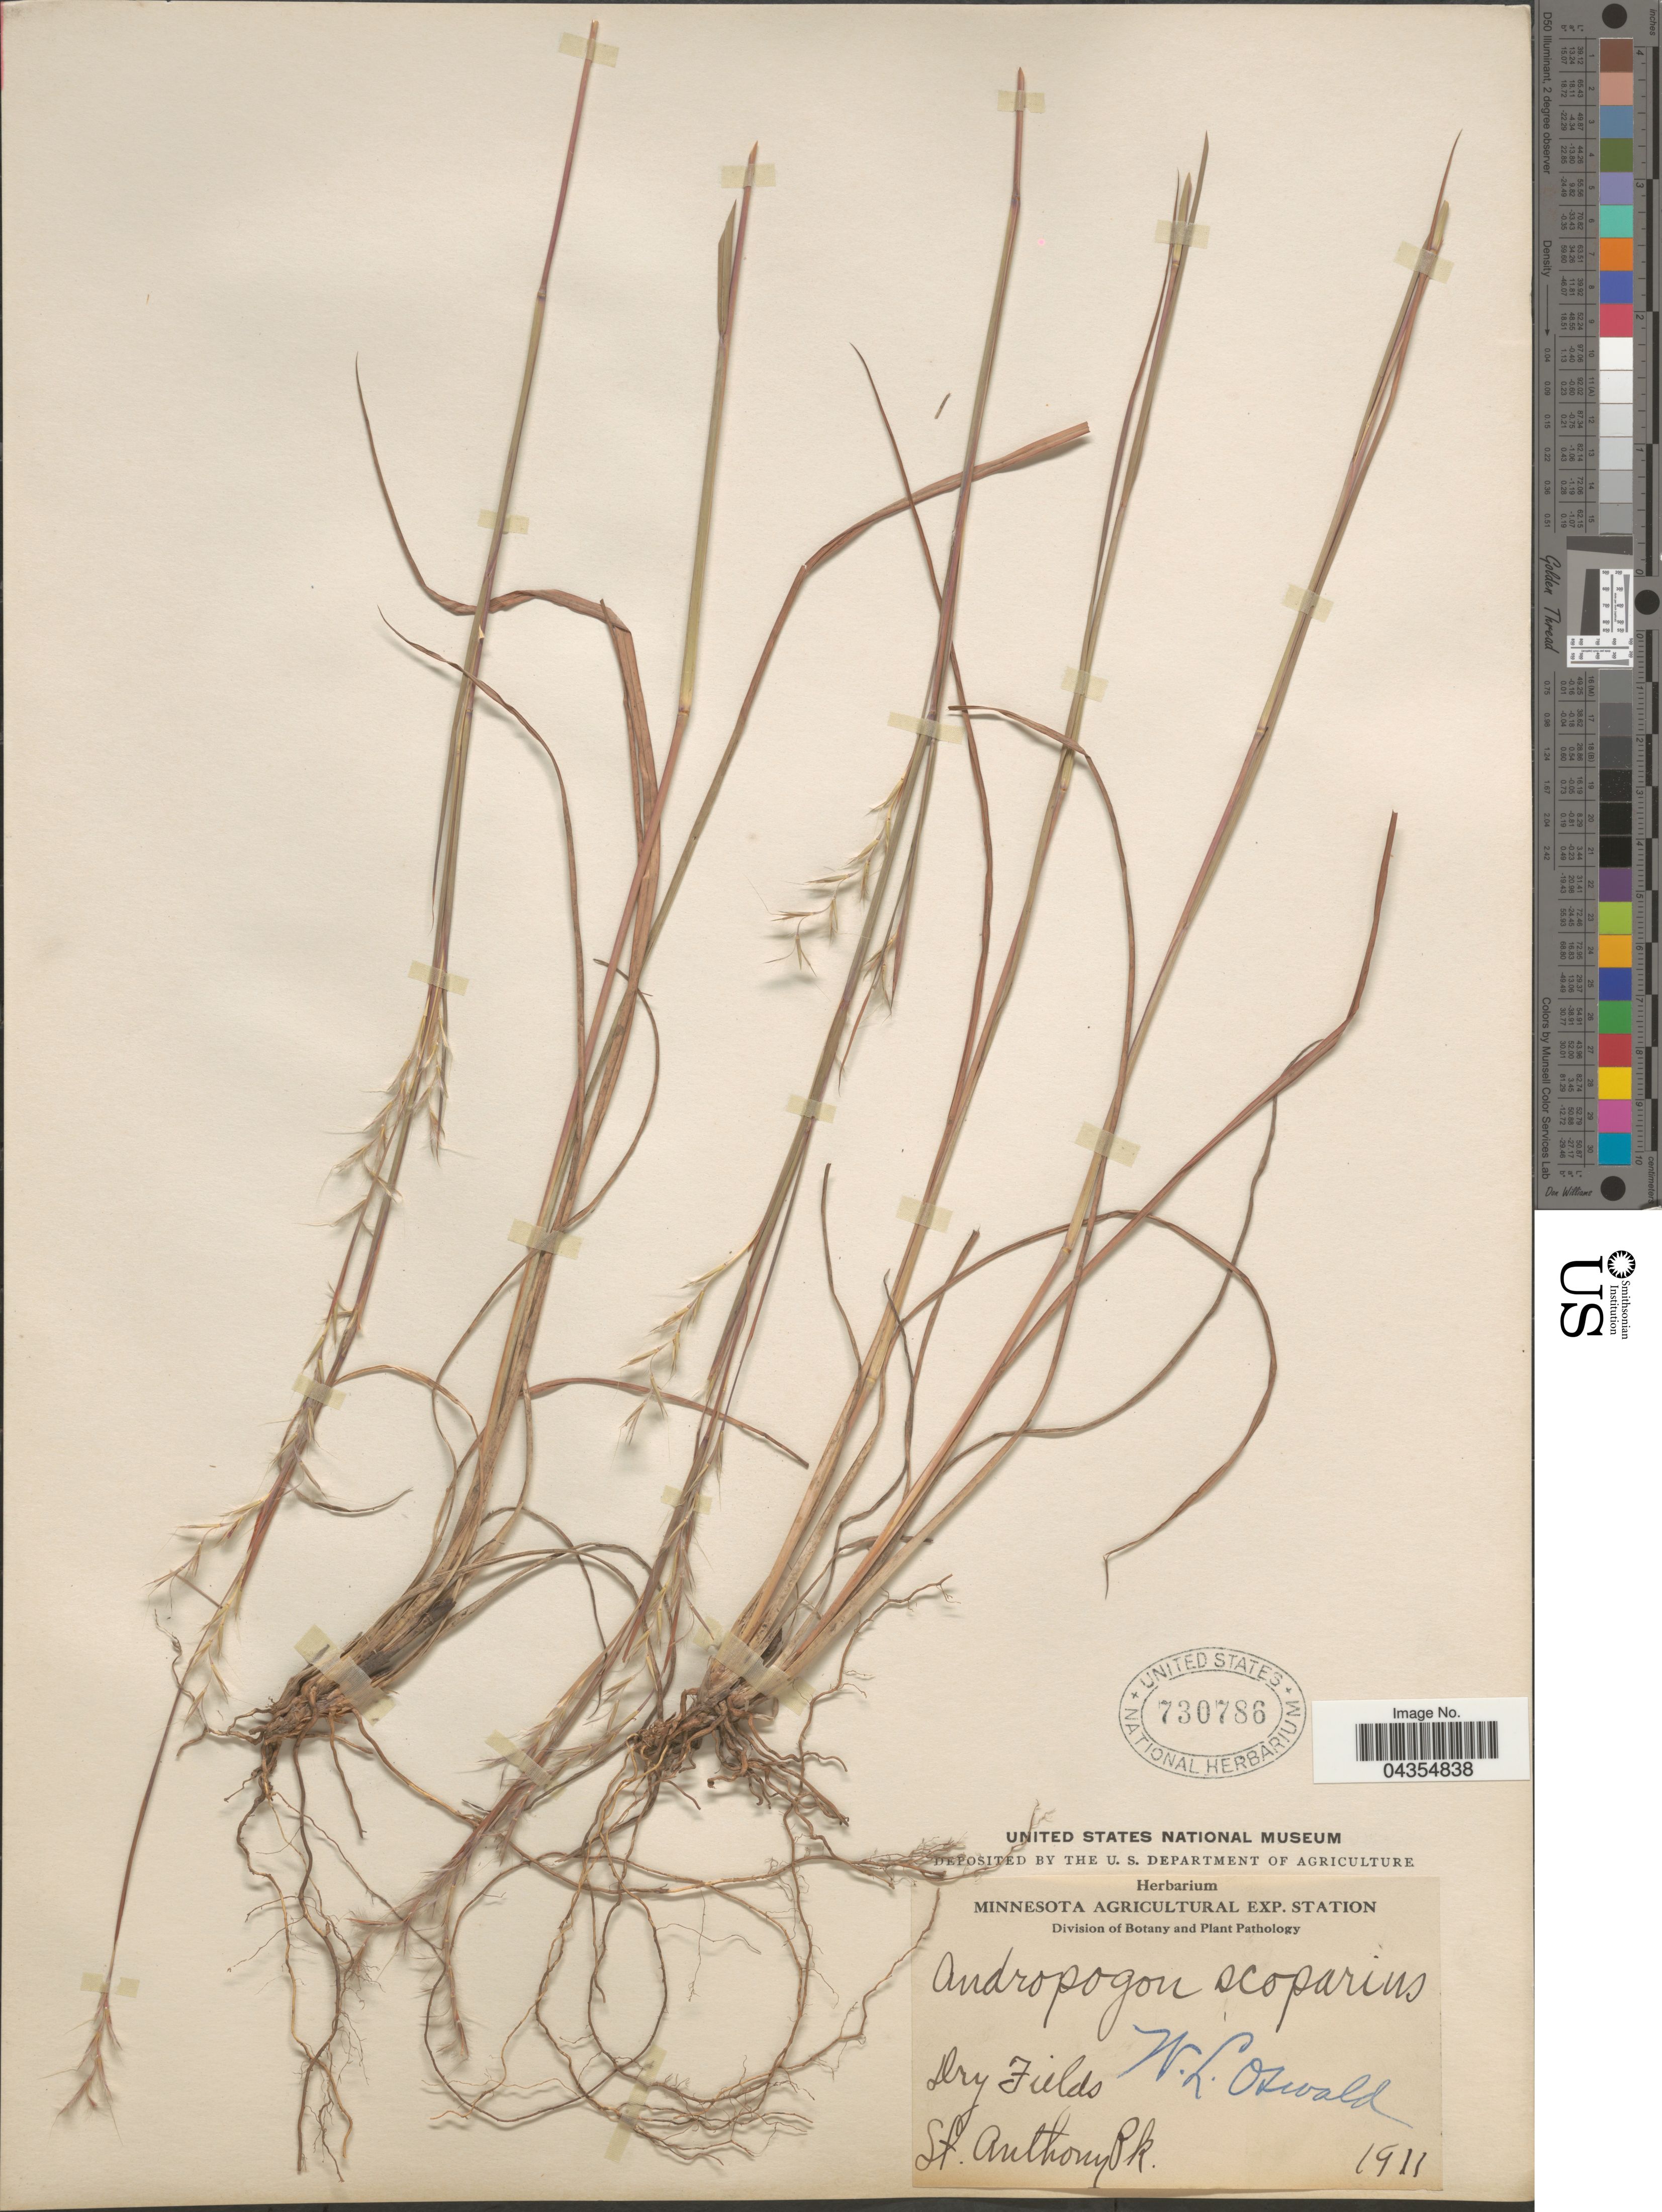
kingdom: Plantae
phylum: Tracheophyta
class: Liliopsida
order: Poales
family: Poaceae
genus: Schizachyrium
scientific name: Schizachyrium sanguineum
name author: (Retz.) Alston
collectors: W. Oswald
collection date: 1911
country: United States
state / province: Minnesota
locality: St. Anthony Pk.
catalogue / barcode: US 730786